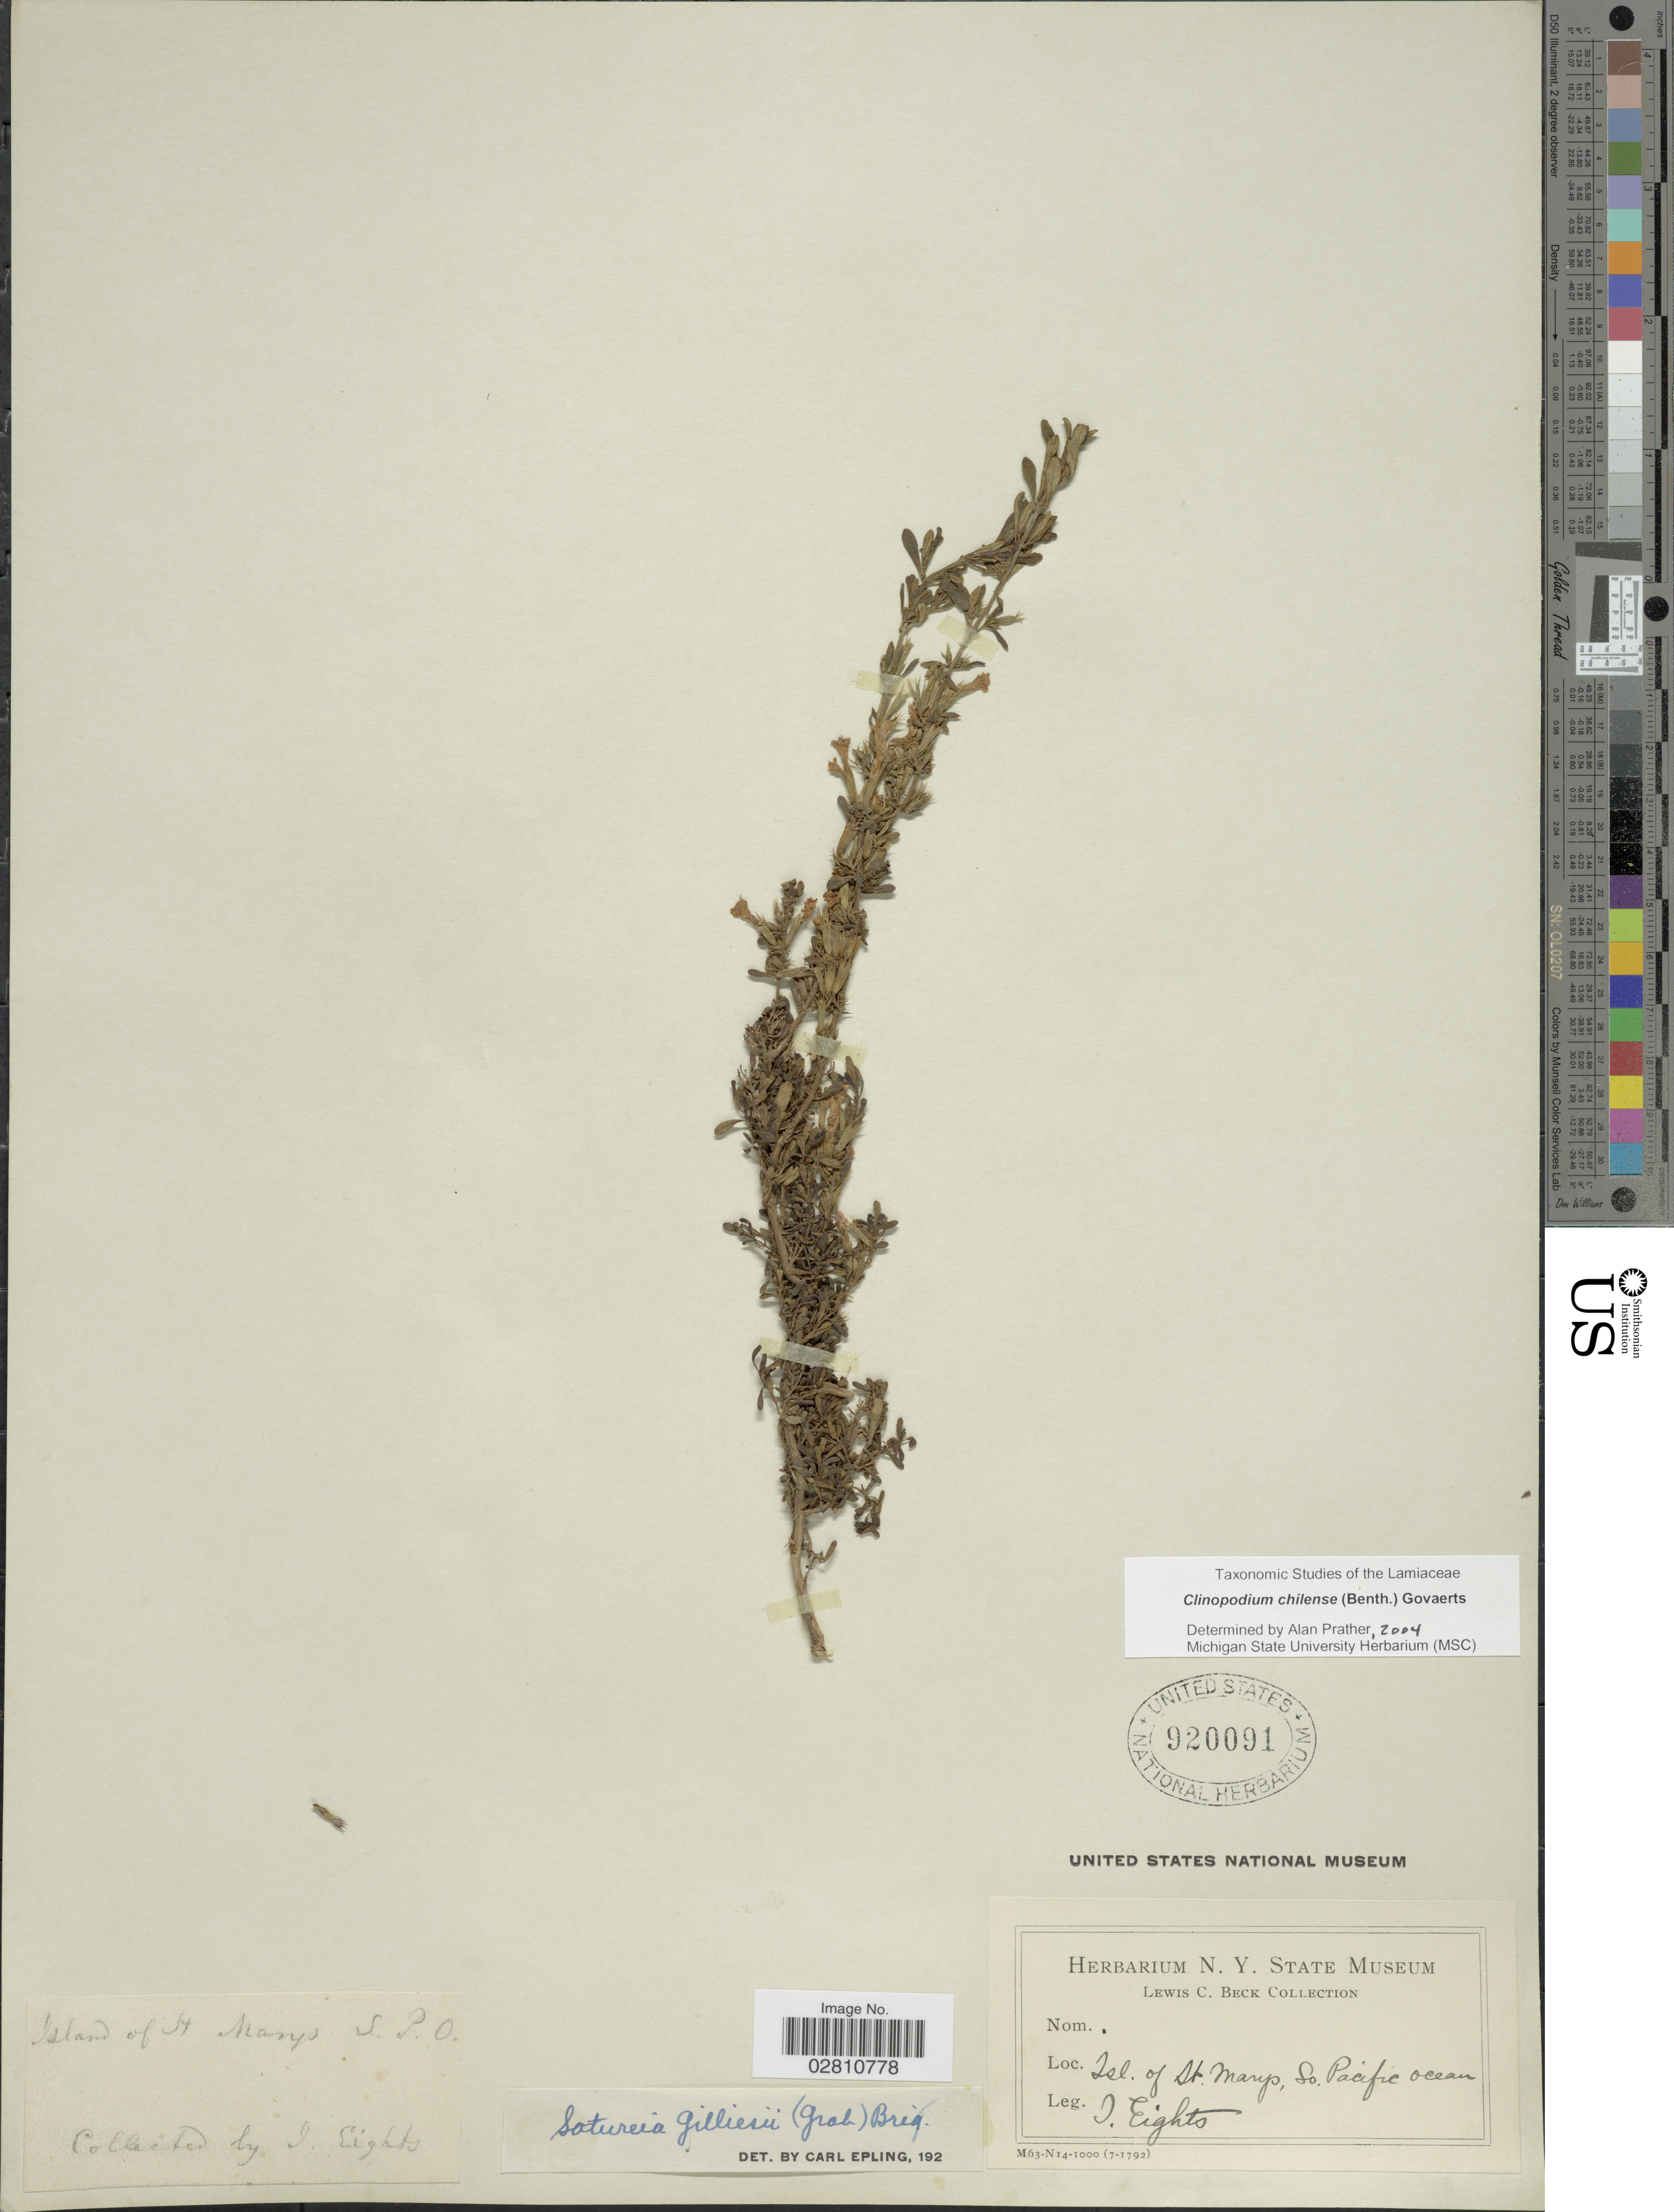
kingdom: Plantae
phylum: Tracheophyta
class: Magnoliopsida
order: Lamiales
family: Lamiaceae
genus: Clinopodium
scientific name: Clinopodium chilense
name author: (Benth.) Govaerts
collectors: J. Eights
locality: Isl. of St. Marys, So Pacific ocean.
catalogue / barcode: US 920091